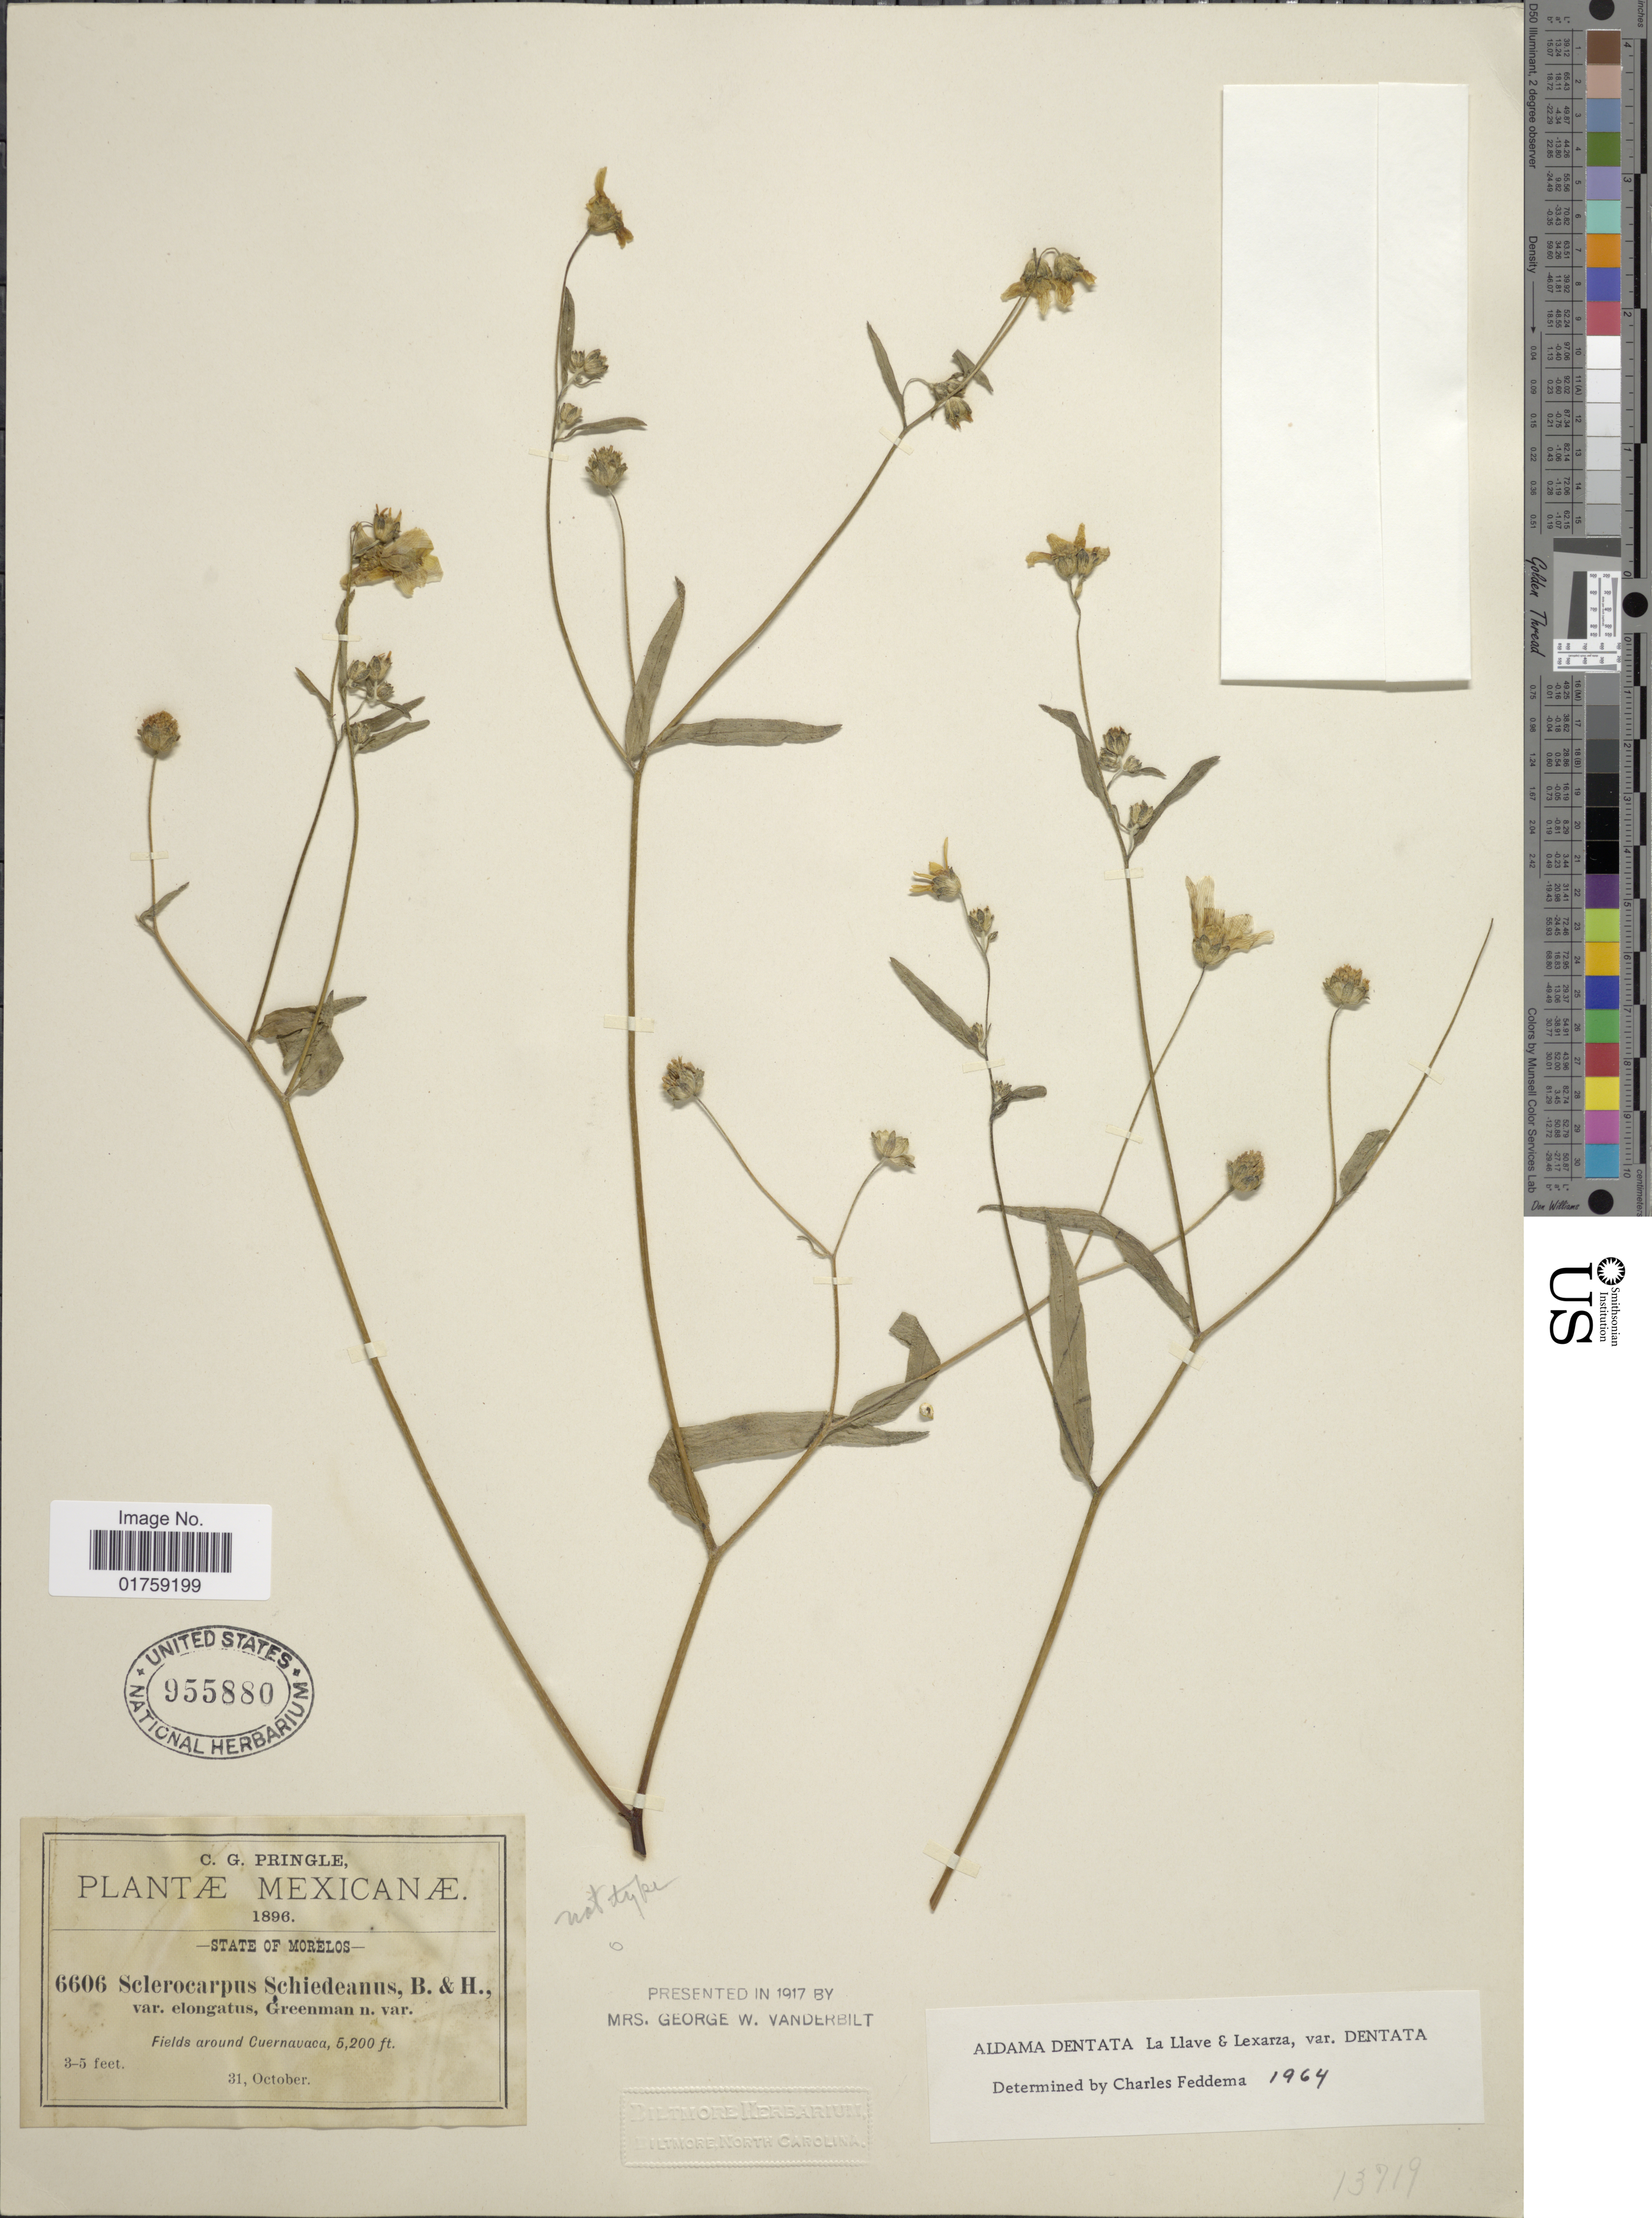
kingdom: Plantae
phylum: Tracheophyta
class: Magnoliopsida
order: Asterales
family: Asteraceae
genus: Sclerocarpus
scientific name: Sclerocarpus dentatus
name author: (La Llave) Benth. & Hook. f. ex Hemsl.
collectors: C. G. Pringle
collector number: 6606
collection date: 1896-10-31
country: Mexico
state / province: Morelos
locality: State of Morelos. Fields around Cuernavaca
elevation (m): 1585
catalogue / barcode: US 955880